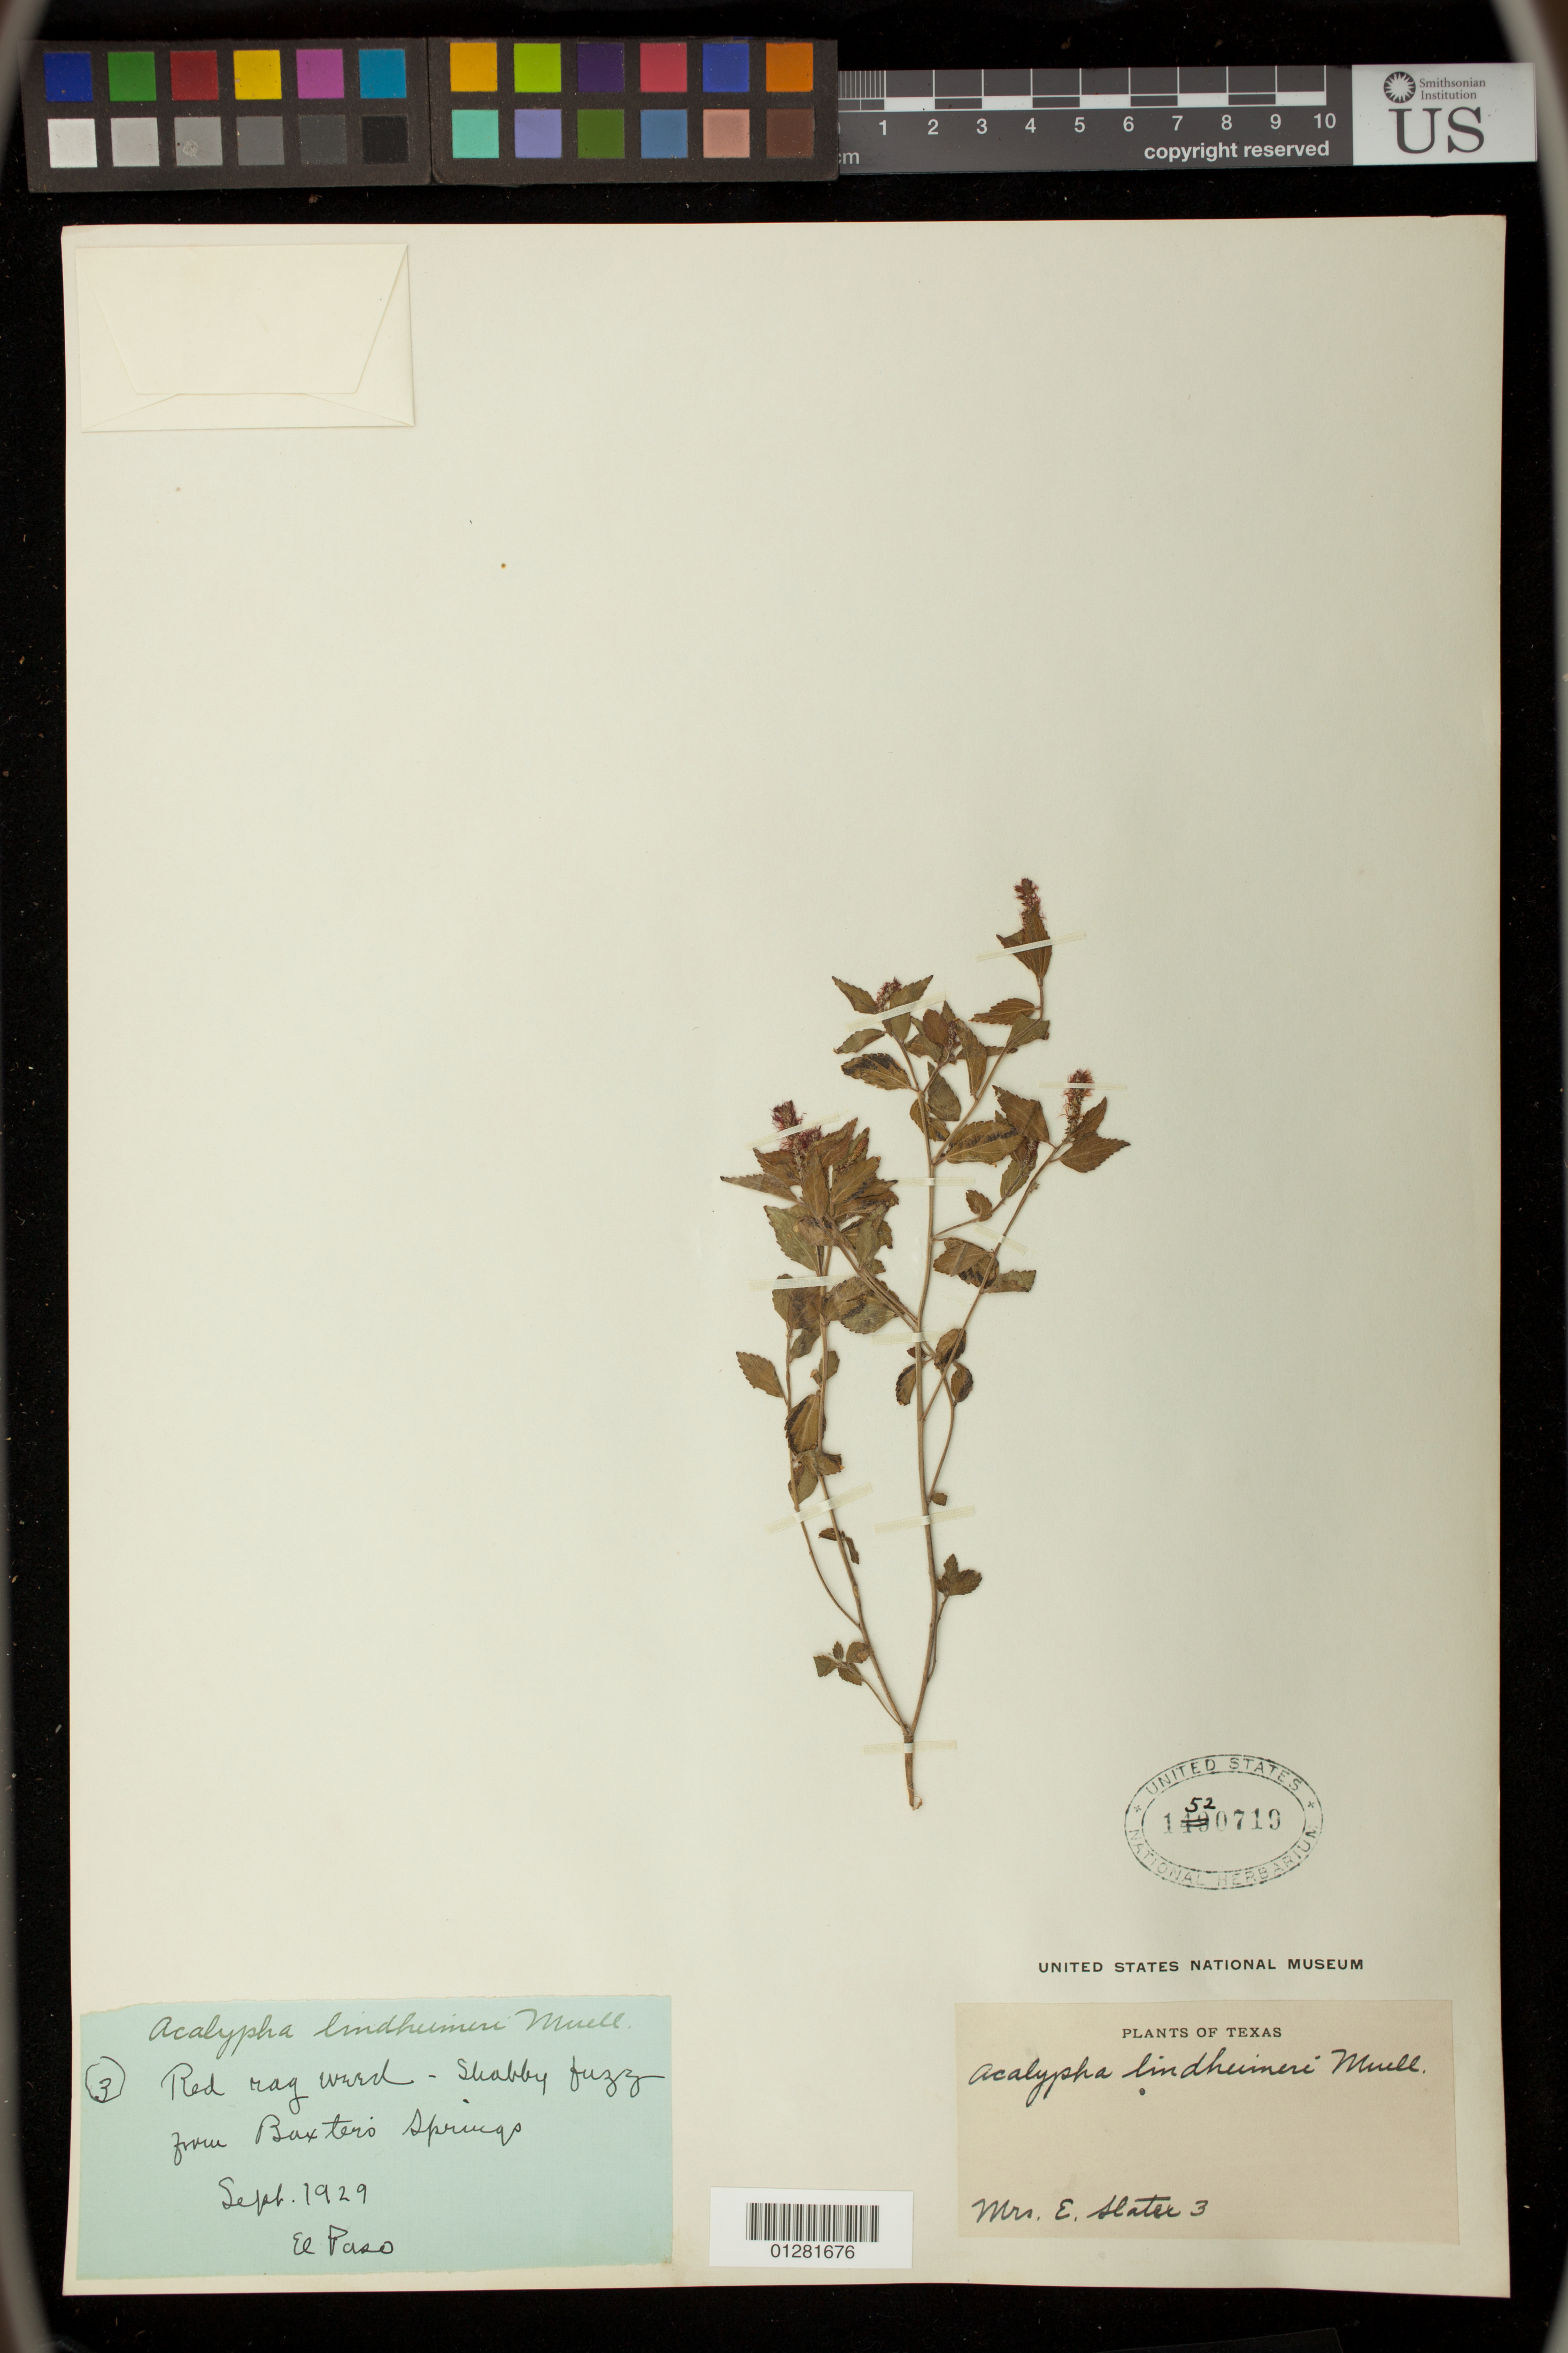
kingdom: Plantae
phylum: Tracheophyta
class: Magnoliopsida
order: Malpighiales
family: Euphorbiaceae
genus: Acalypha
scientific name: Acalypha lindheimeri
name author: Müll. Arg.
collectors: E. Slater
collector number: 3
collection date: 1929-09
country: United States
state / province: Texas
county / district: El Paso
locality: Baxter's Springs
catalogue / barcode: US 1520719